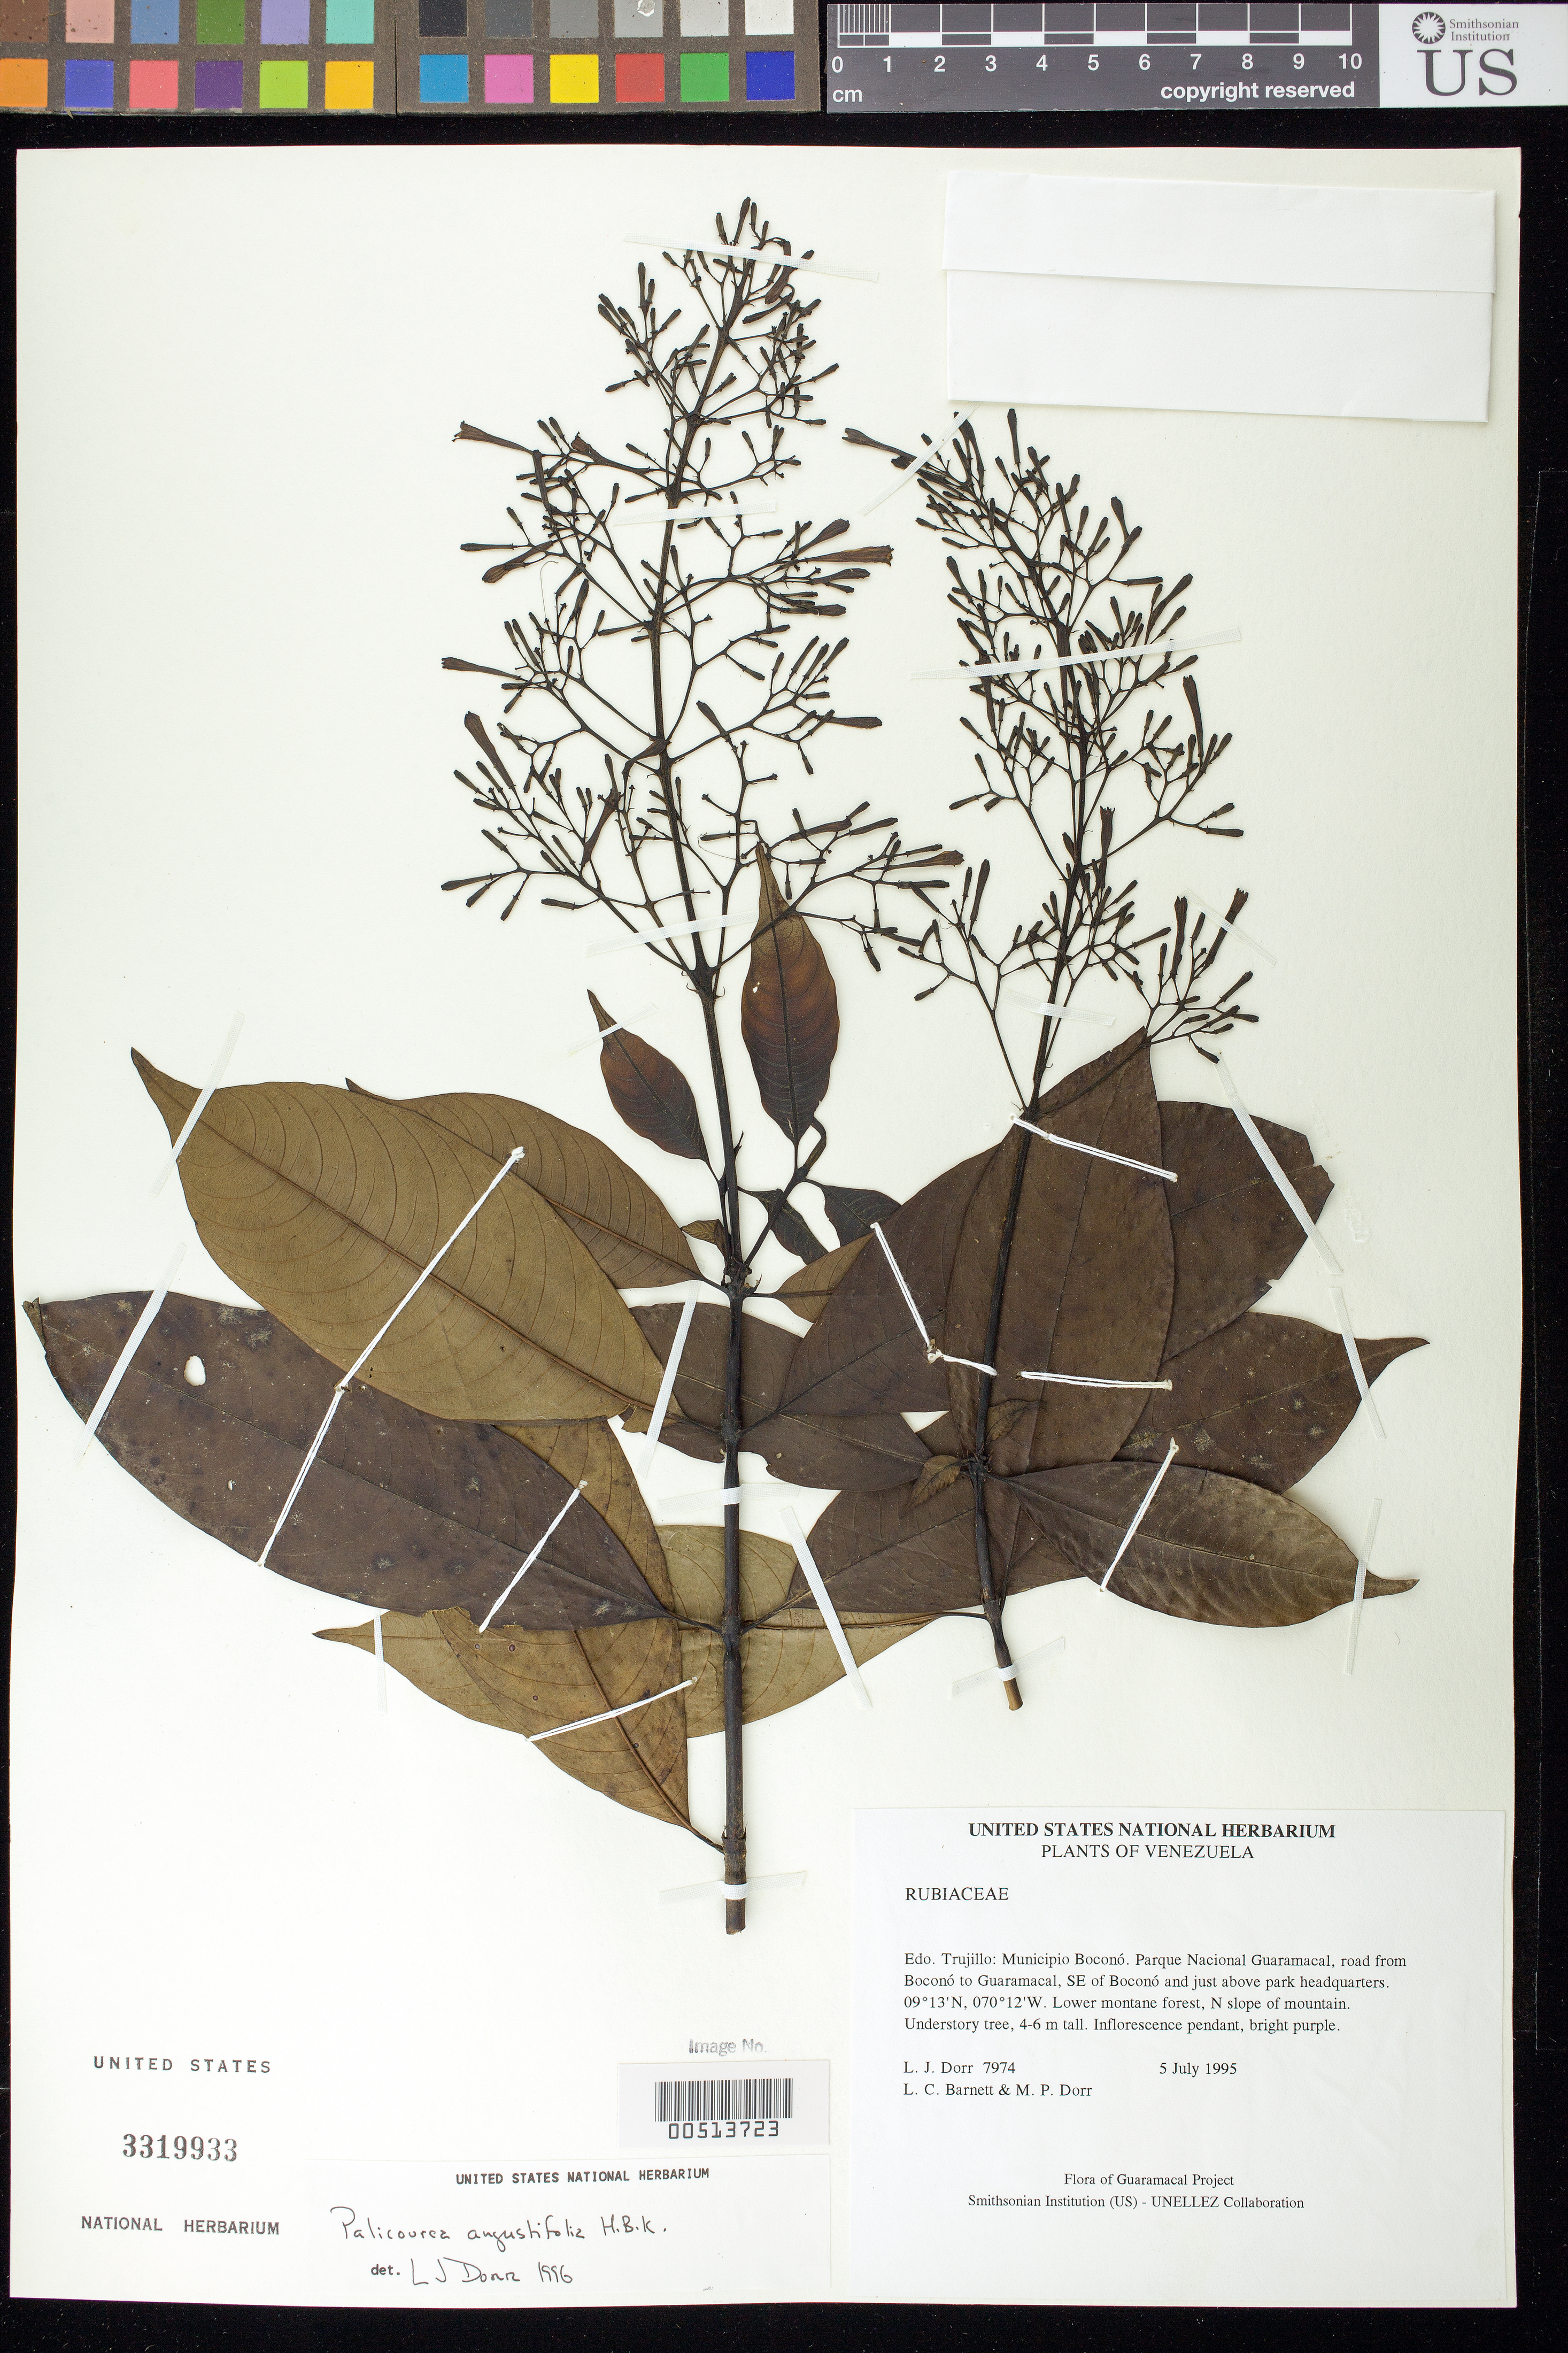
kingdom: Plantae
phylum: Tracheophyta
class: Magnoliopsida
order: Gentianales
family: Rubiaceae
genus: Palicourea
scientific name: Palicourea angustifolia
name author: Kunth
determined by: Dorr, L. J., (BOT), Smithsonian Institution - National Museum of Natural History (UNITED STATES)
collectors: L. J. Dorr, L. C. Barnett & M. P. Dorr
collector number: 7974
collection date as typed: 05 Jul 1995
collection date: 1995-07-05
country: Venezuela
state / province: Trujillo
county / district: Boconó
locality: Parque Nacional Guaramacal, road from Boconó to Guaramacal, SE of Boconó, just above park headquarters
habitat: Lower montane forest, N slope of mountain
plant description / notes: COL, CTES, F, MO, PORT, US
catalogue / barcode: US 3319933